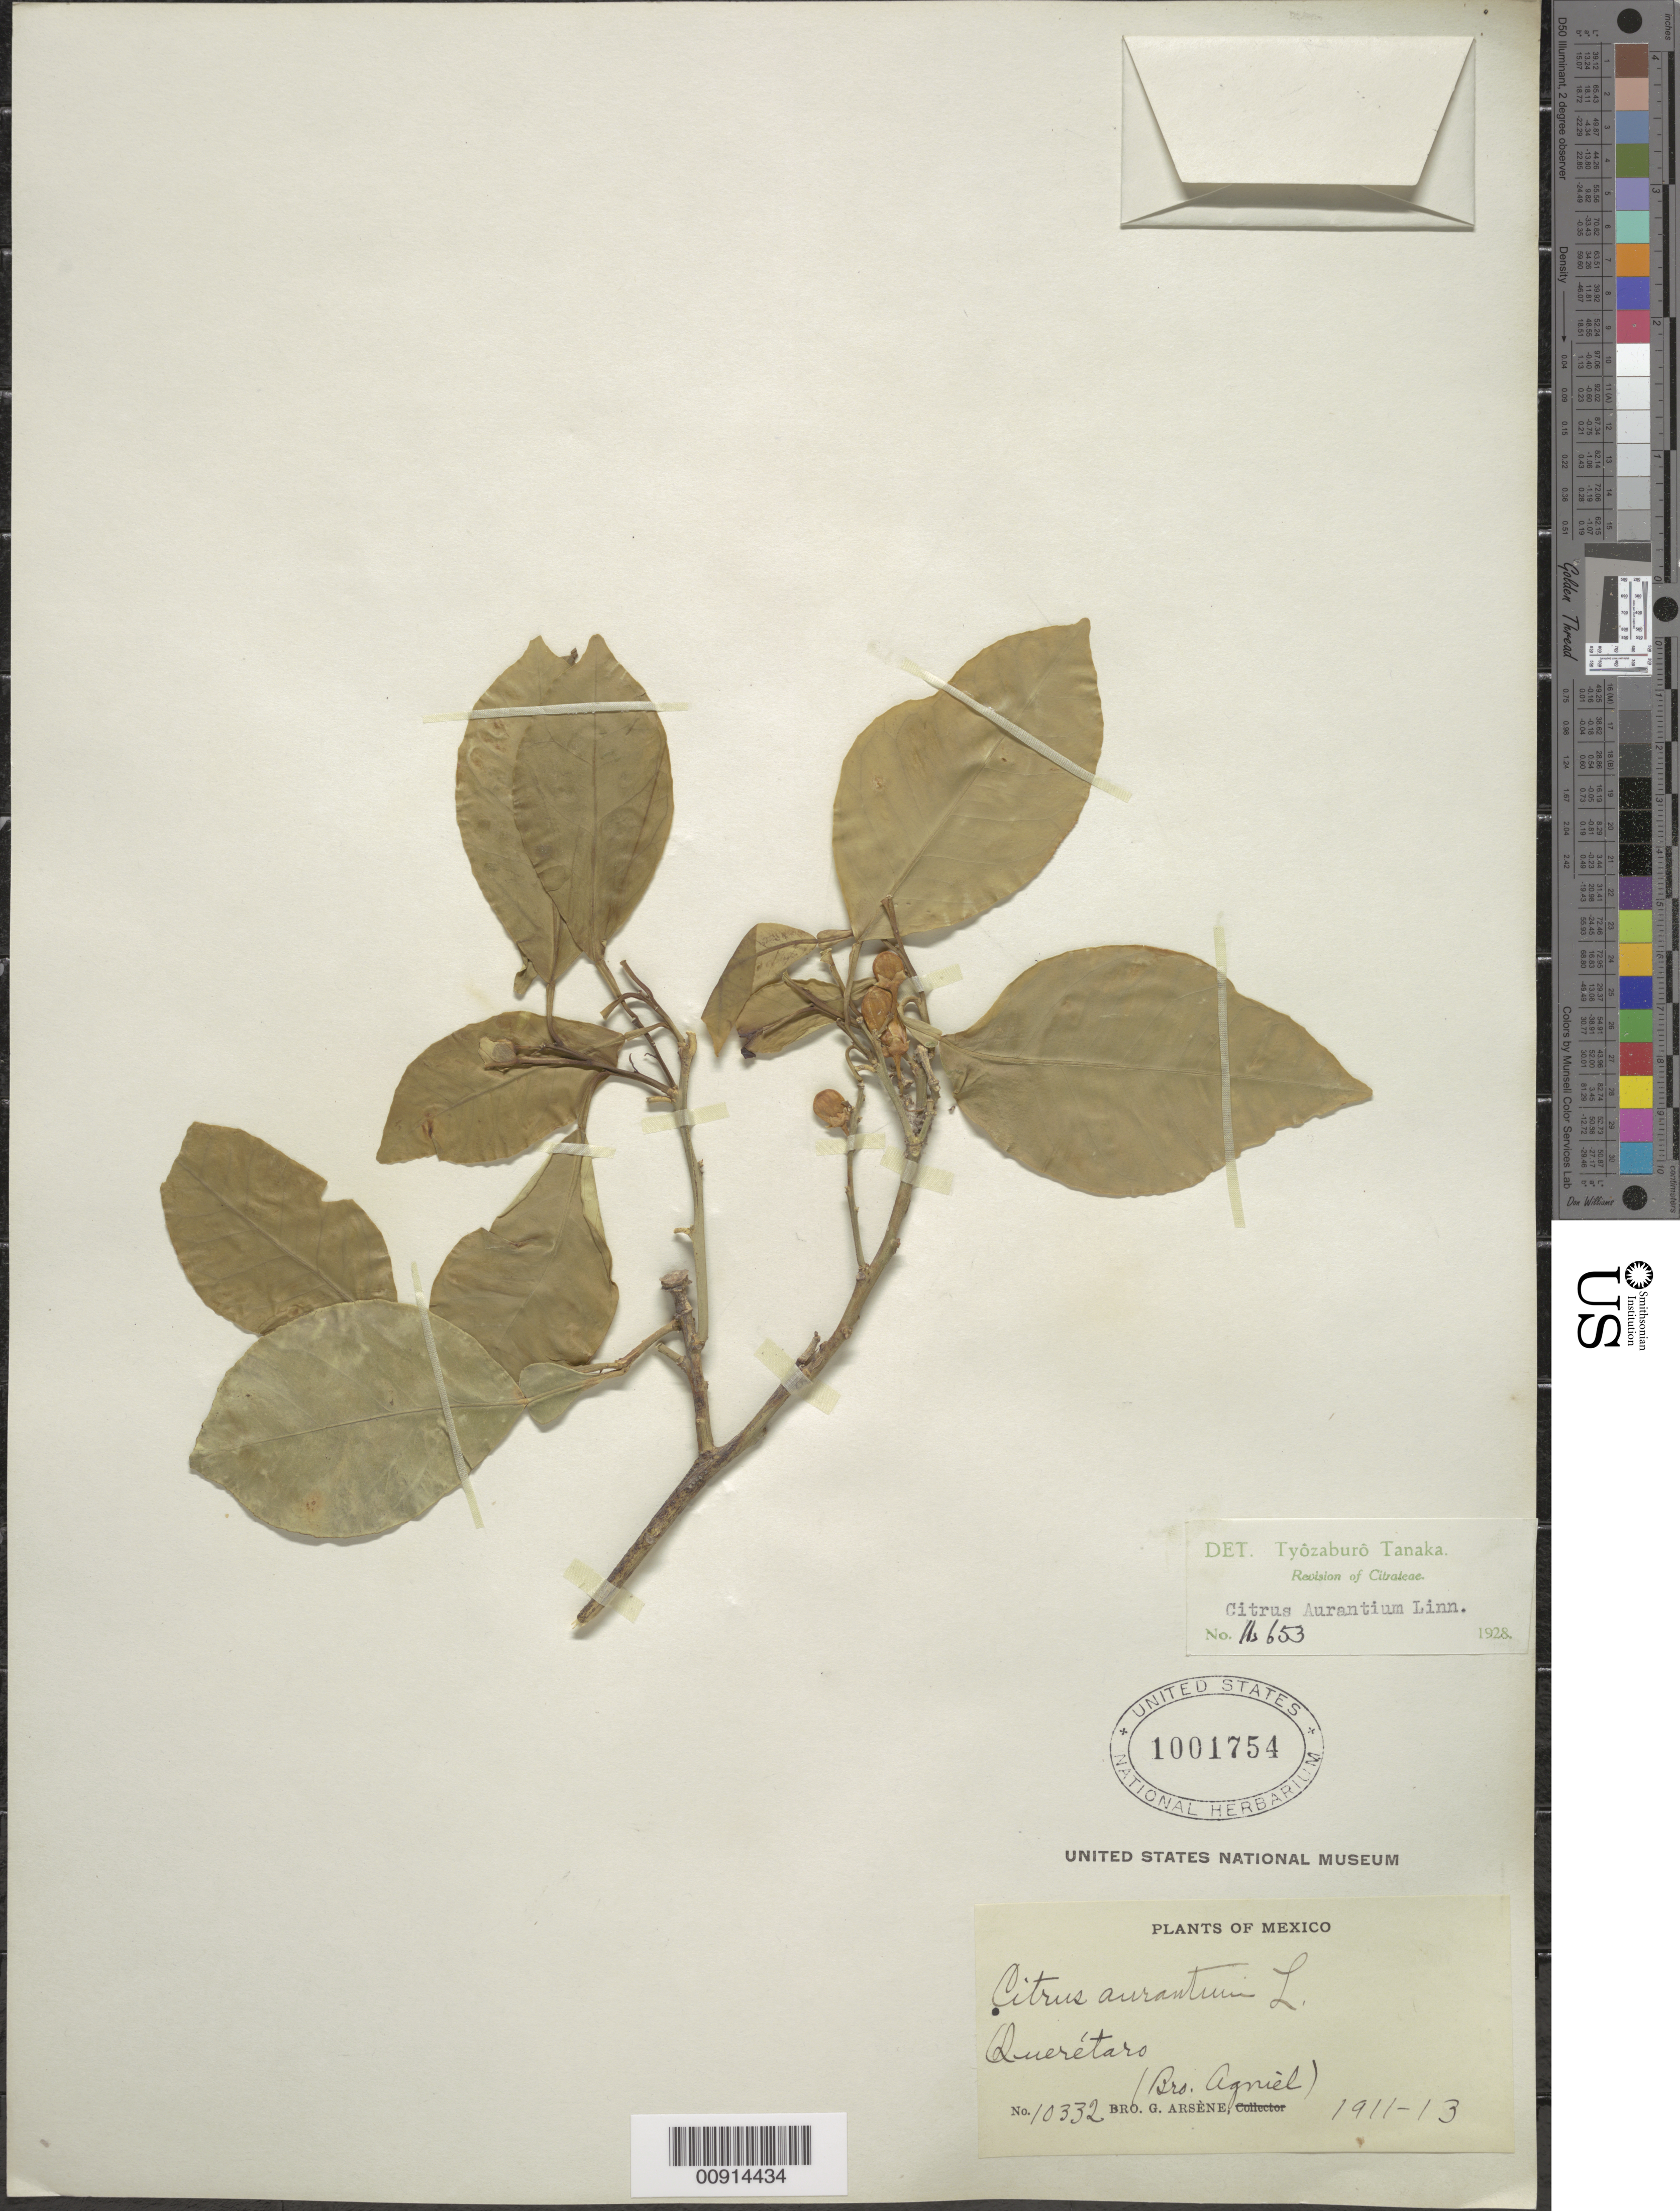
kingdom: Plantae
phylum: Tracheophyta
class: Magnoliopsida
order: Sapindales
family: Rutaceae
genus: Citrus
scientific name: Citrus x aurantium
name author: L.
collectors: Bro. Agniel & Bro. G. Arsène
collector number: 10332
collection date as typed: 1911 to -- --- 1913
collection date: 1911/1913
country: Mexico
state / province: Querétaro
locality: Querétaro.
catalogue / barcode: US 1001754